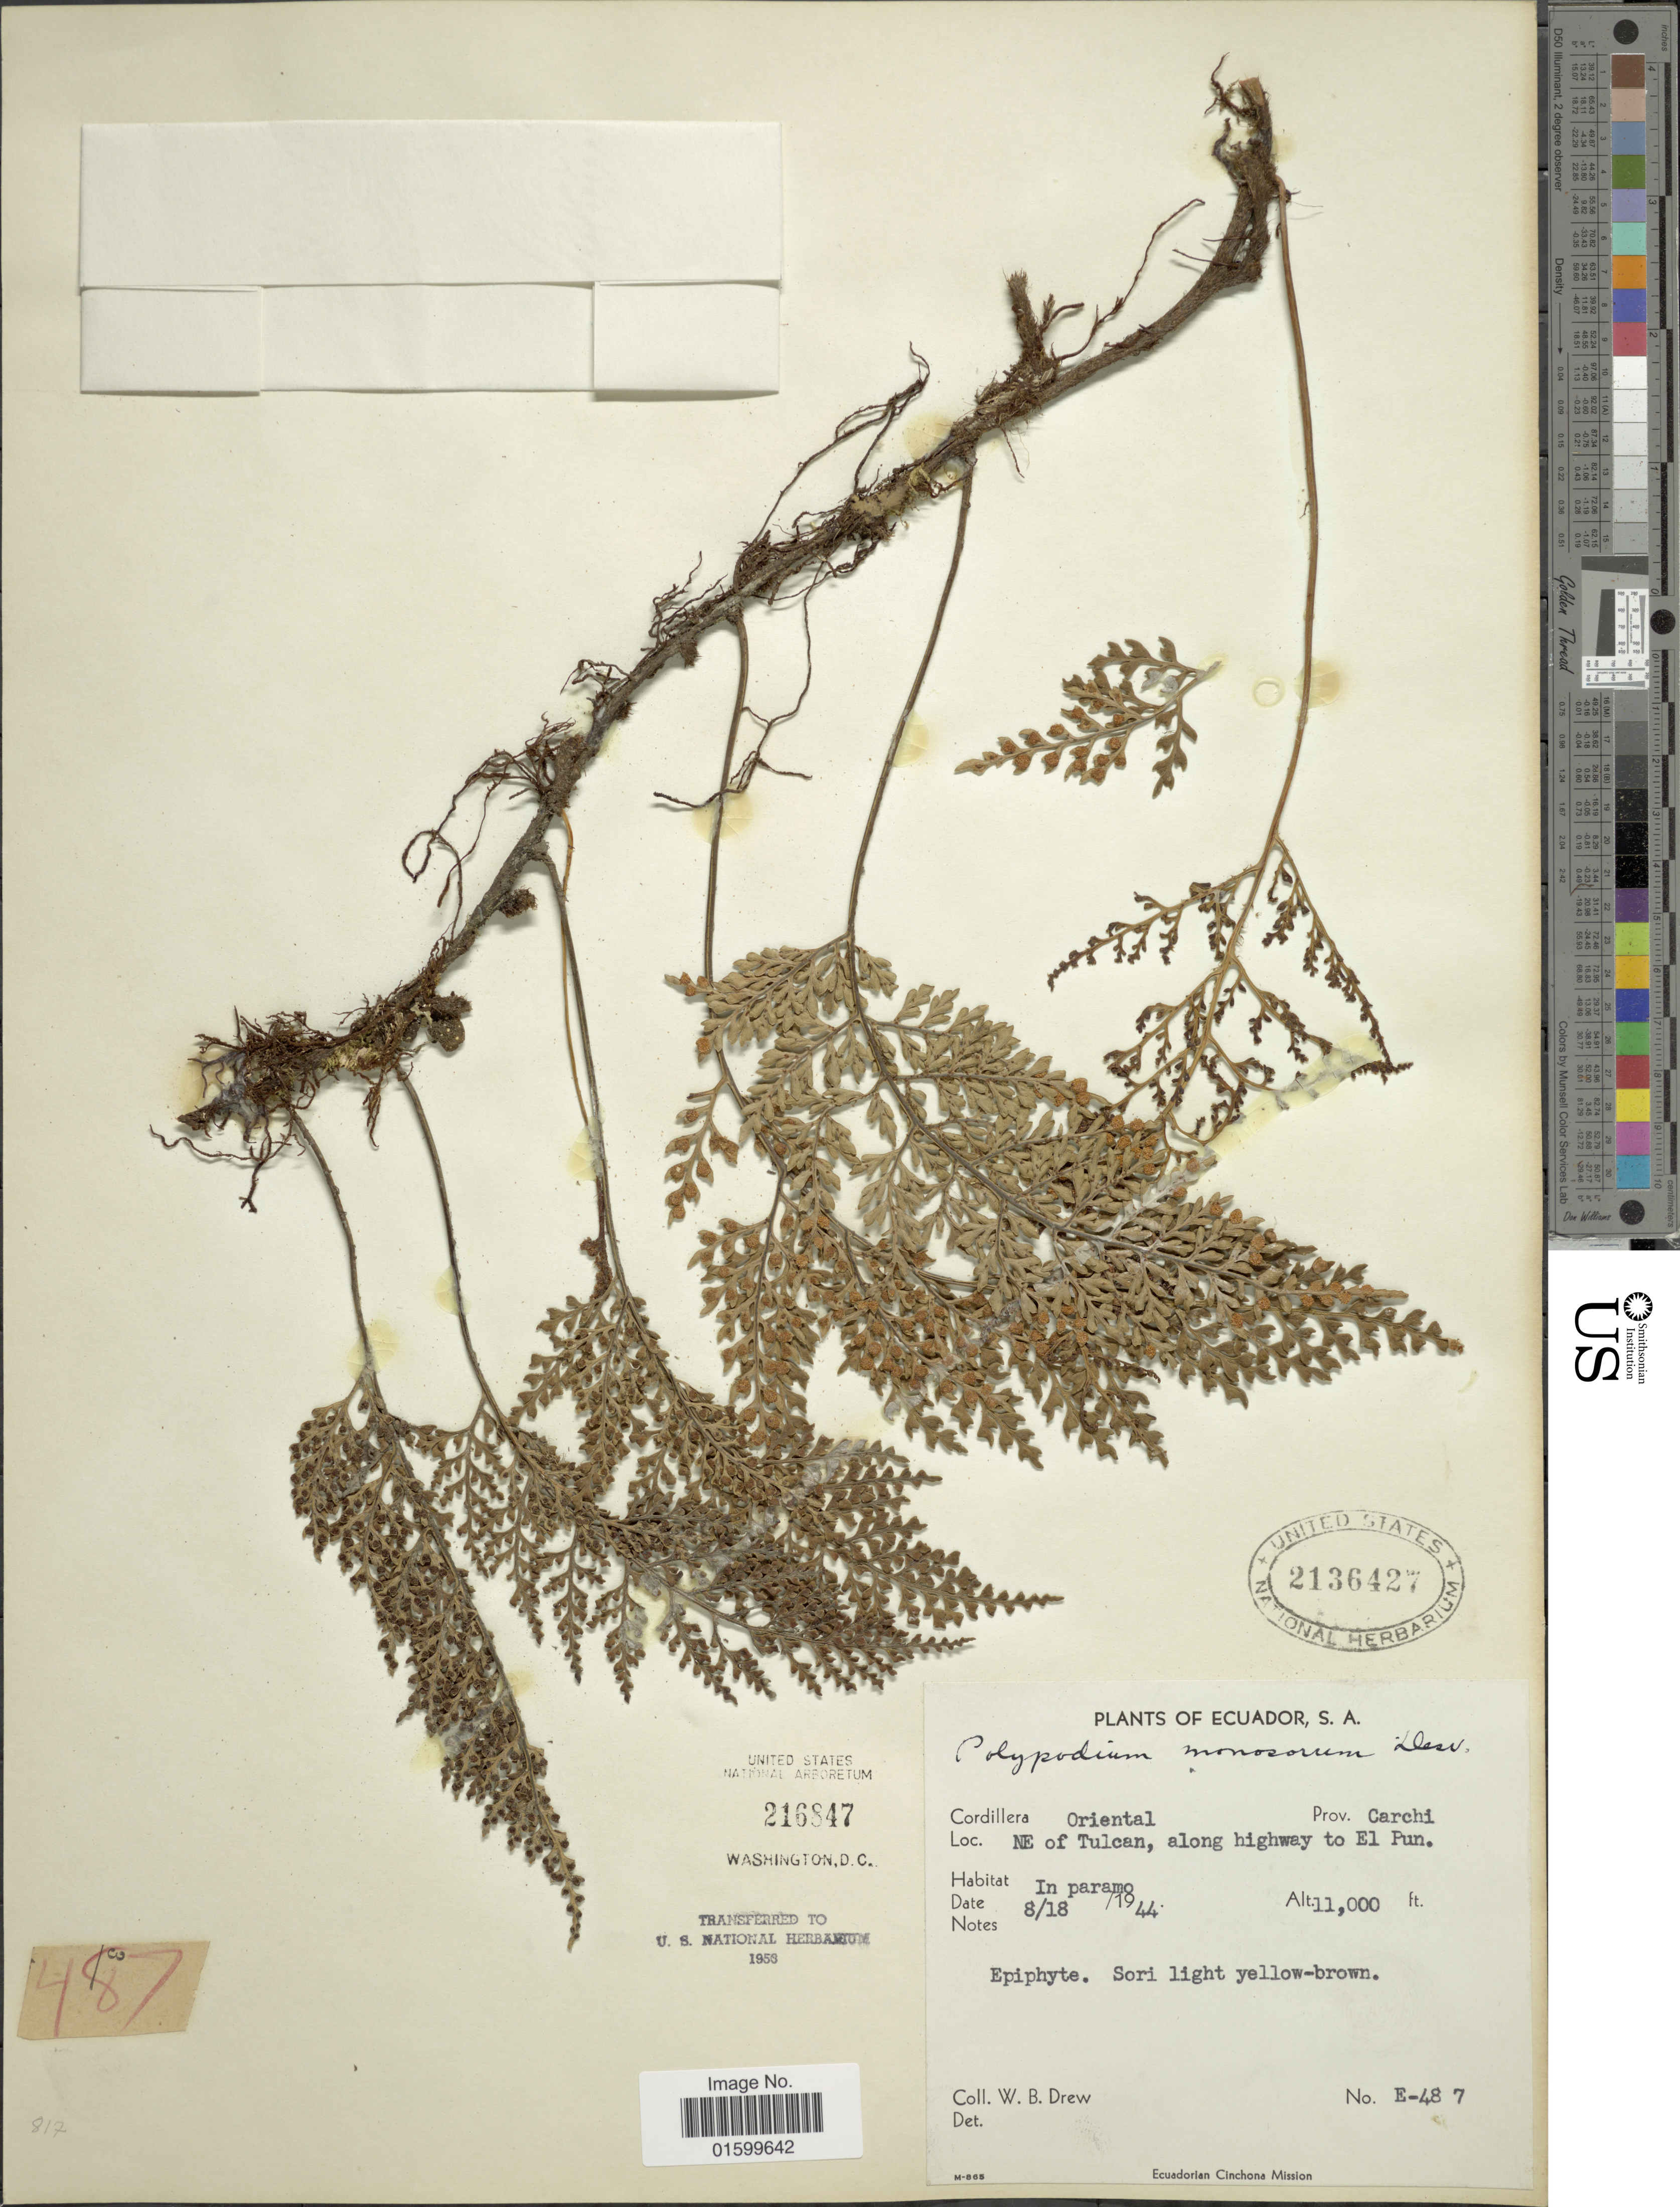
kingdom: Plantae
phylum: Tracheophyta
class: Polypodiopsida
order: Polypodiales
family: Polypodiaceae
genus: Pleopeltis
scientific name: Pleopeltis monosora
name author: (Desv.) A.R. Sm.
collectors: W. B. Drew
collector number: E-487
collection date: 1944-08-18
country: Ecuador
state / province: Carchi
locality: Ecudaor, S. A., Cordillera Oriental, Prov. Carchi, NE of Tulcan, along highway to El Pun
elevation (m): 3353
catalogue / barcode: US 2136427